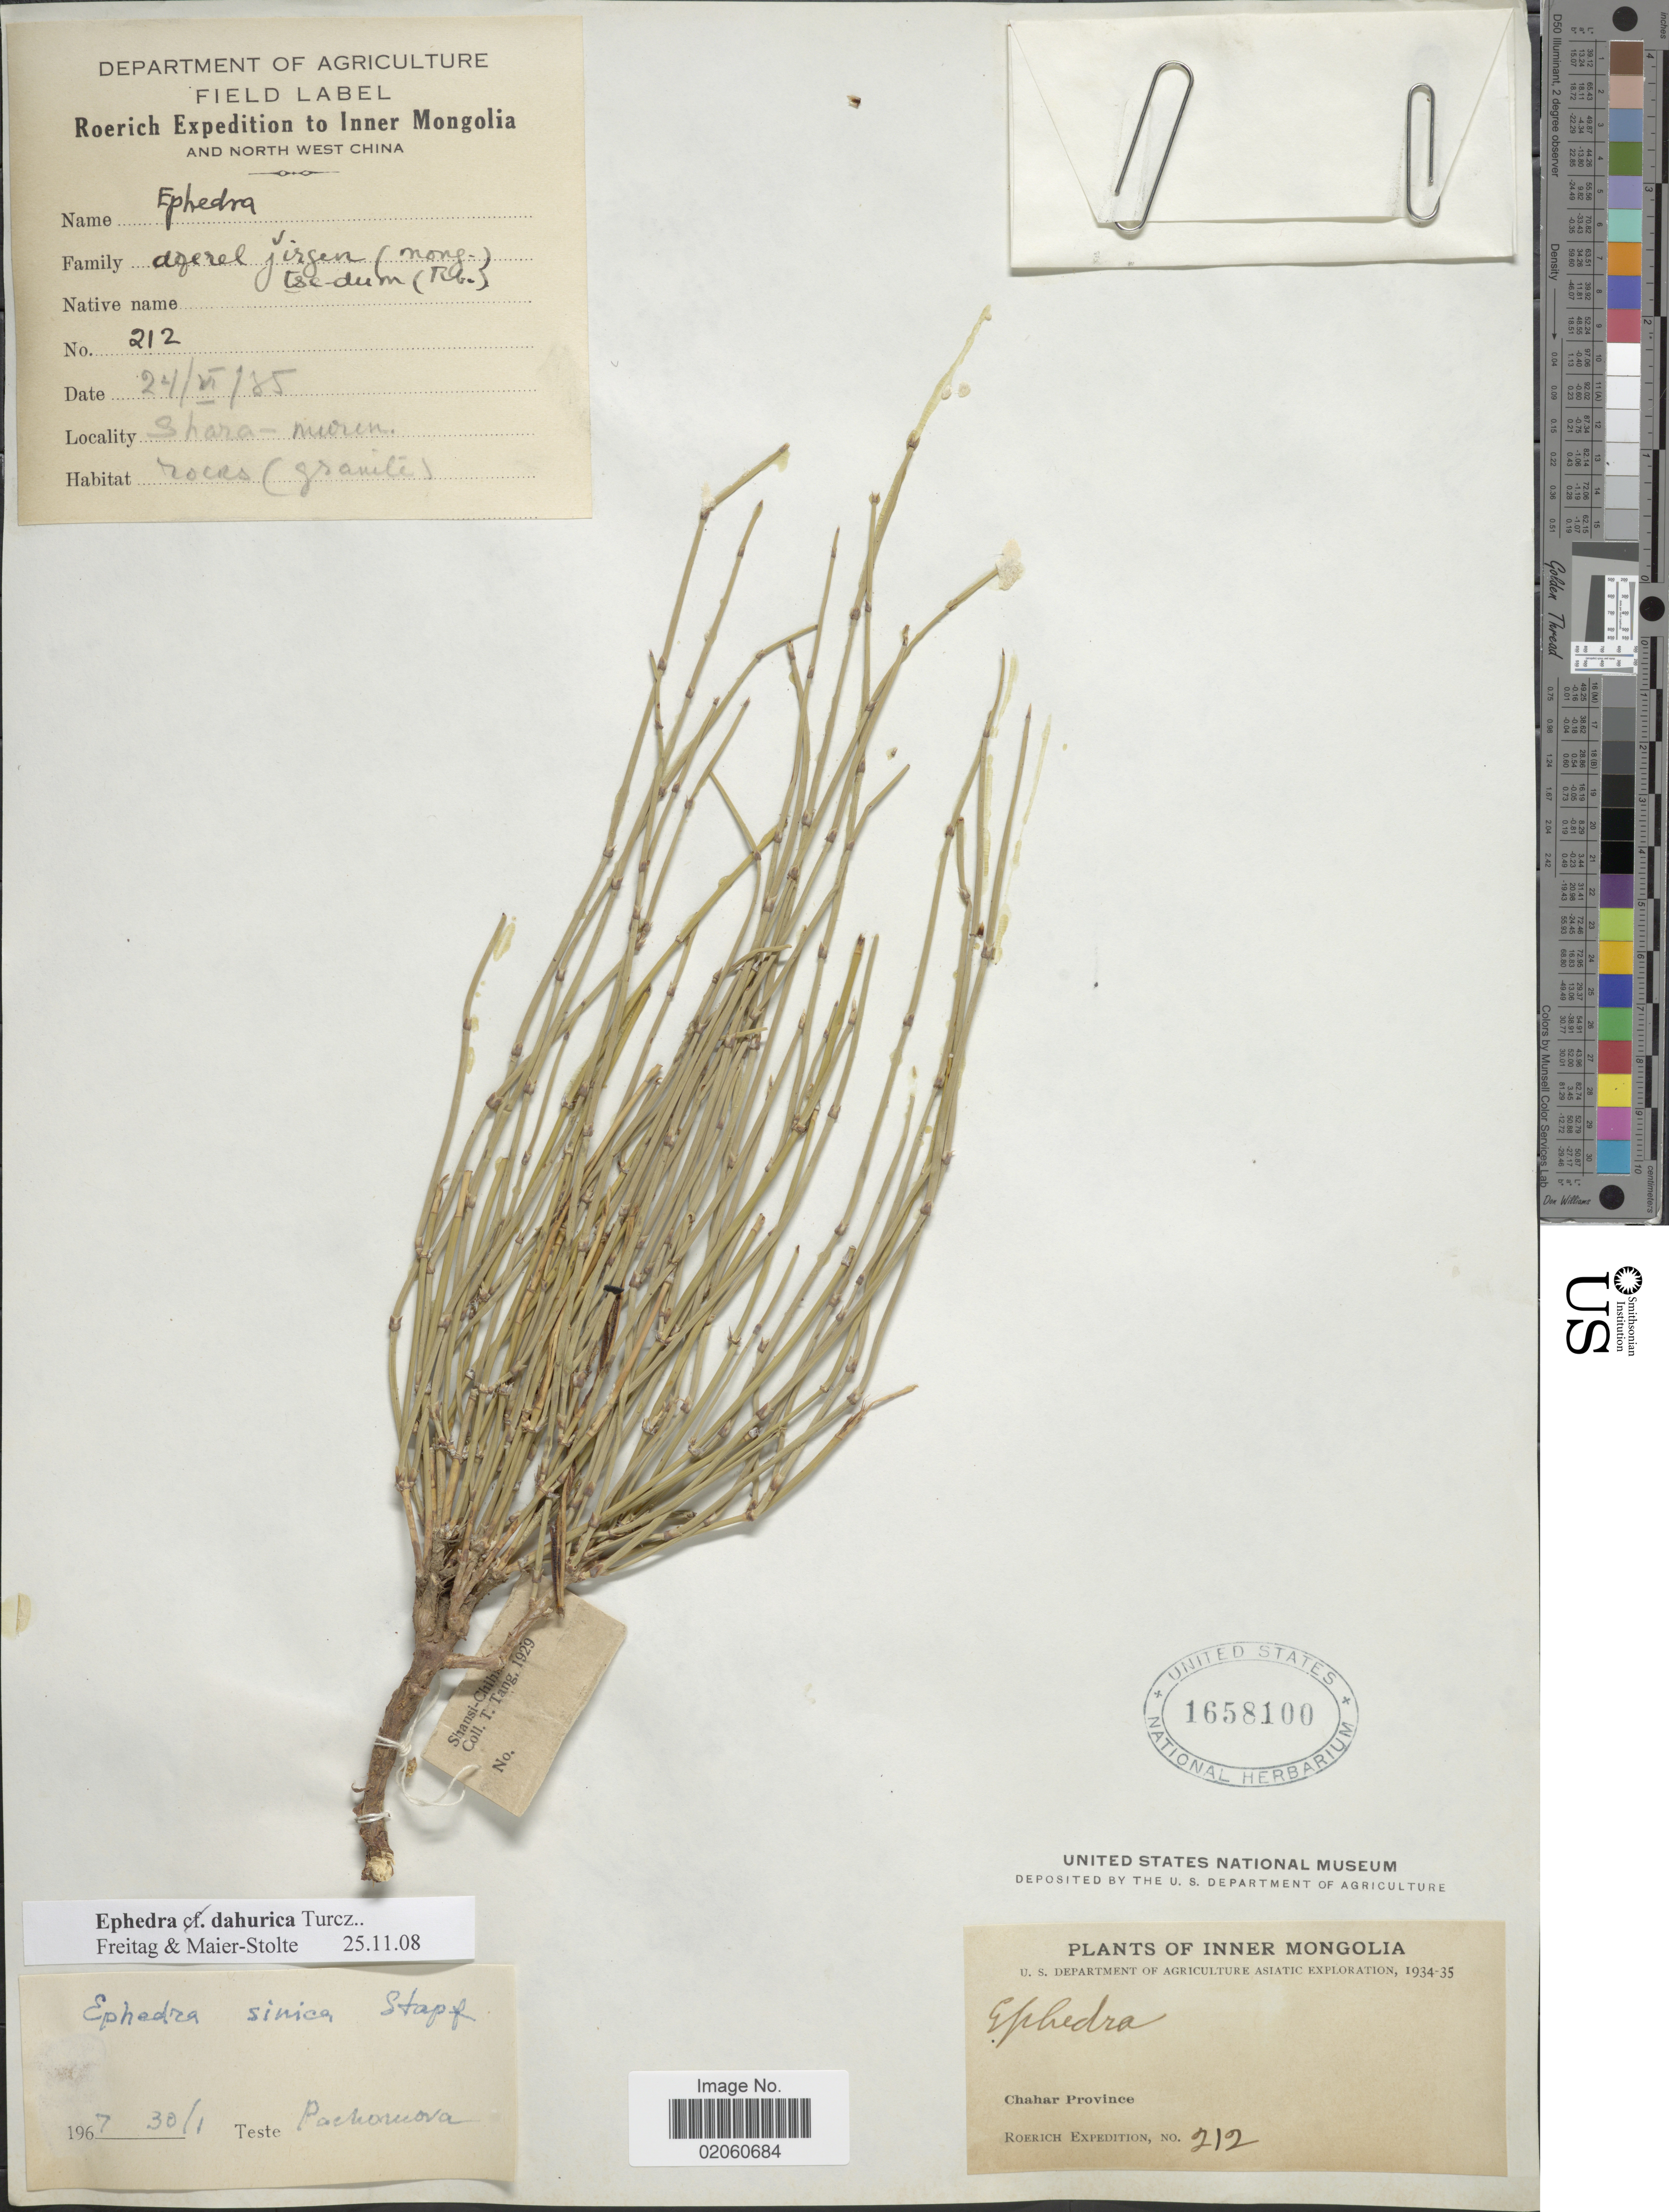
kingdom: Plantae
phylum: Tracheophyta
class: Gnetopsida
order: Ephedrales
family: Ephedraceae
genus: Ephedra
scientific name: Ephedra dahurica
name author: Turcz.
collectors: Roerich Expedition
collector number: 212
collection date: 1935-06-24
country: China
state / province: Nei Monggol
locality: Inner Mongolia and North West China, Chahar Province. Shara-muren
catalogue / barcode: US 1658100